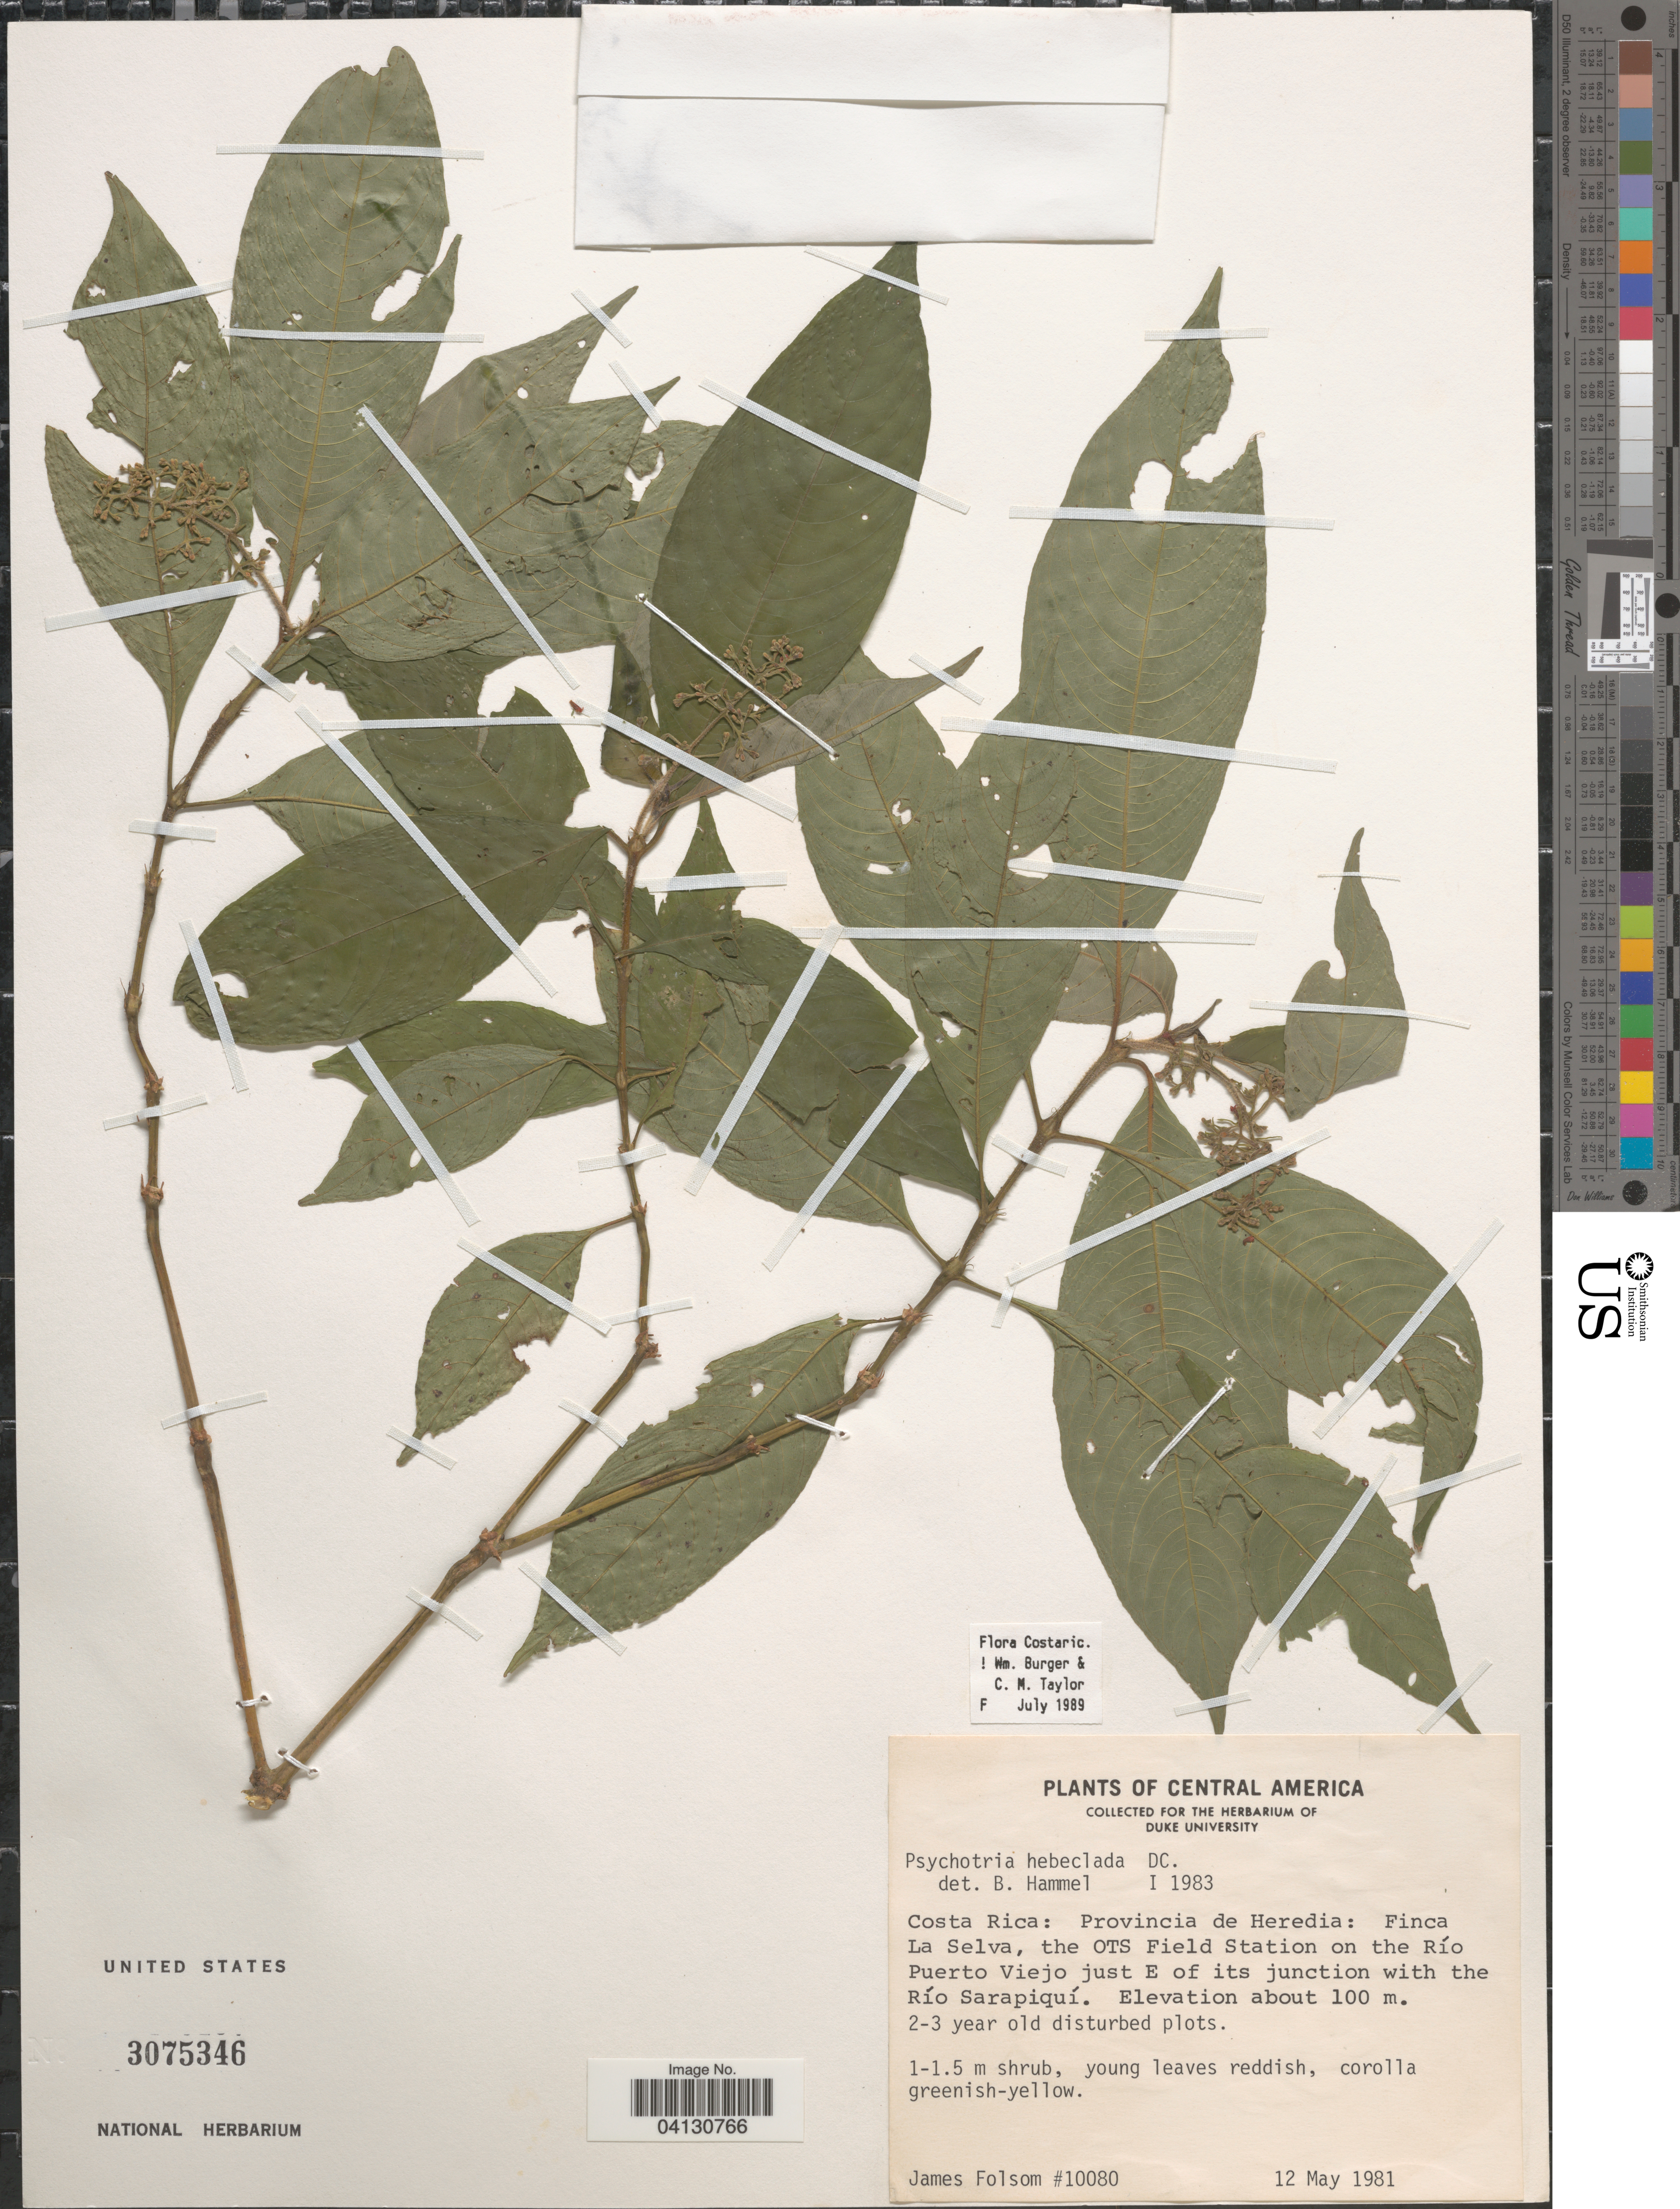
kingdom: Plantae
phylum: Tracheophyta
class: Magnoliopsida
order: Gentianales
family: Rubiaceae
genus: Psychotria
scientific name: Psychotria hebeclada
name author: DC.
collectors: J. P. Folsom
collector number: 10080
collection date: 1981-05-12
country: Costa Rica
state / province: Heredia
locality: Finca La Selva, the OTS Field Station on the Río Puerto Viejo just E of its junction with the Río Sarapiquí.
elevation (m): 100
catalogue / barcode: US 3075346